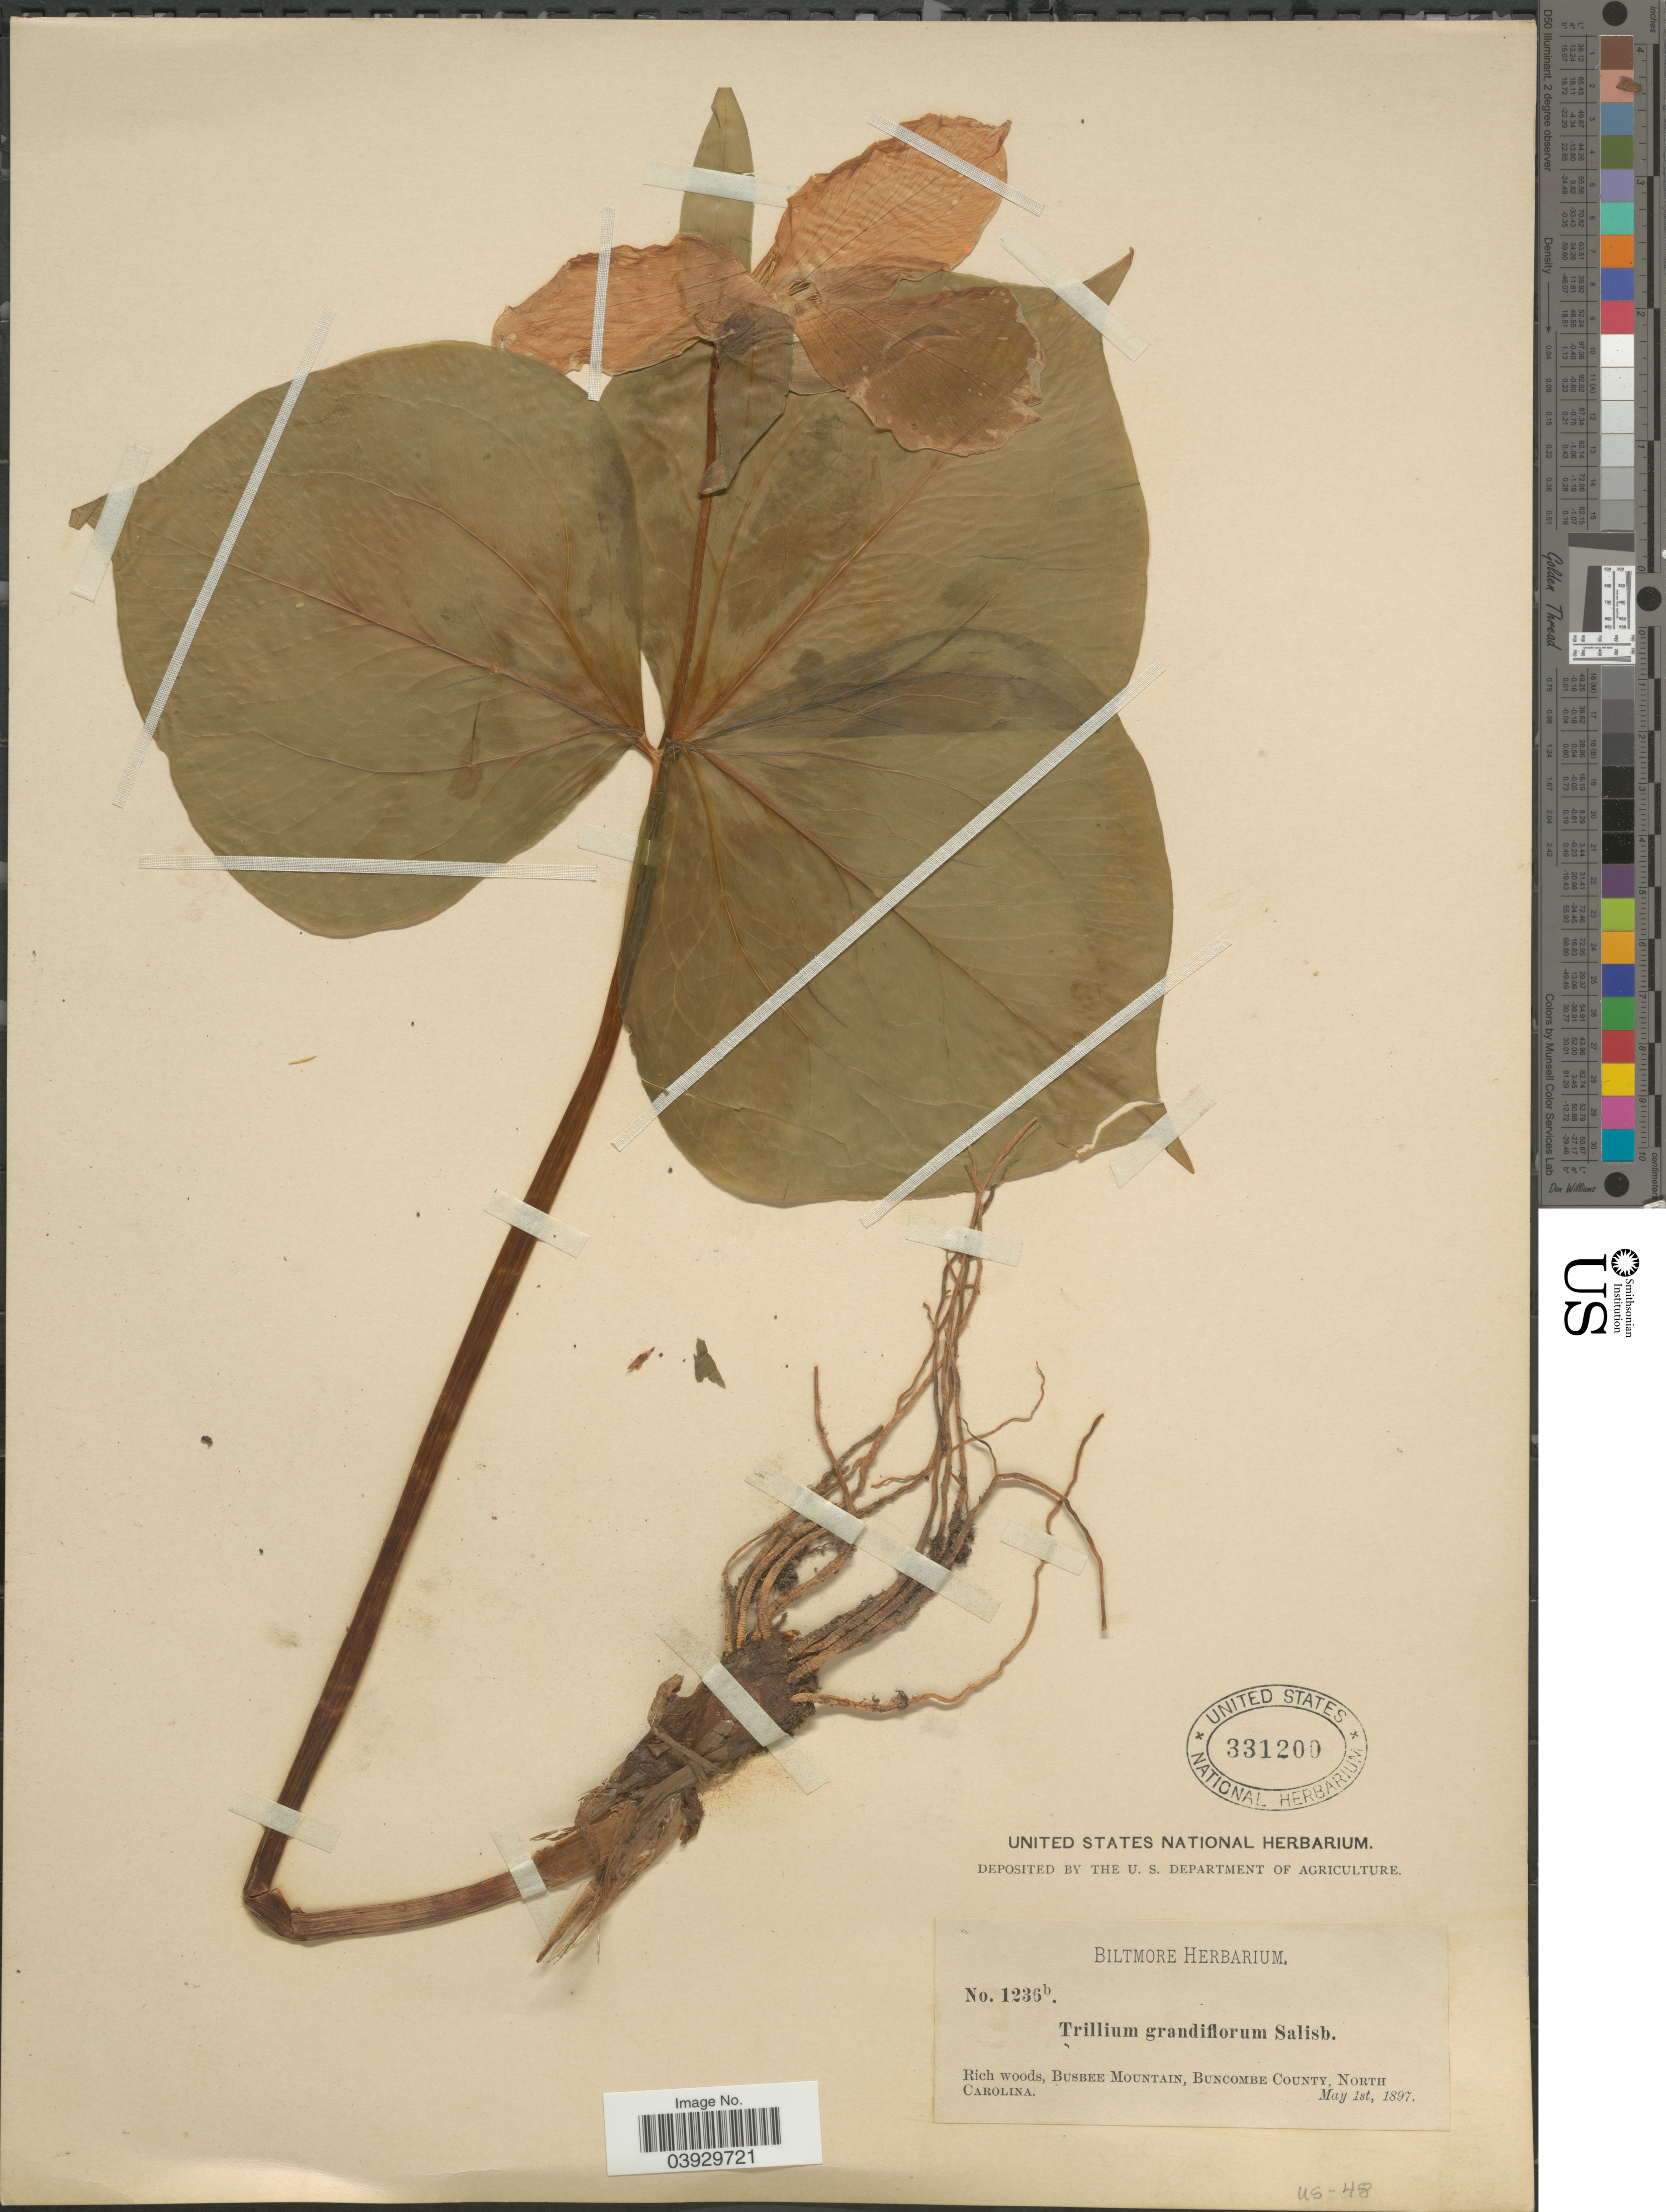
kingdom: Plantae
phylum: Tracheophyta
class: Liliopsida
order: Liliales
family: Melanthiaceae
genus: Trillium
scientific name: Trillium grandiflorum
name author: (Michx.) Salisb.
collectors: ex herb. Biltmore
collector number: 1236b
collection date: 1897-05-01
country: United States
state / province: North Carolina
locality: Busbee Mountain, Buncombe County.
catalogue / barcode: US 331200